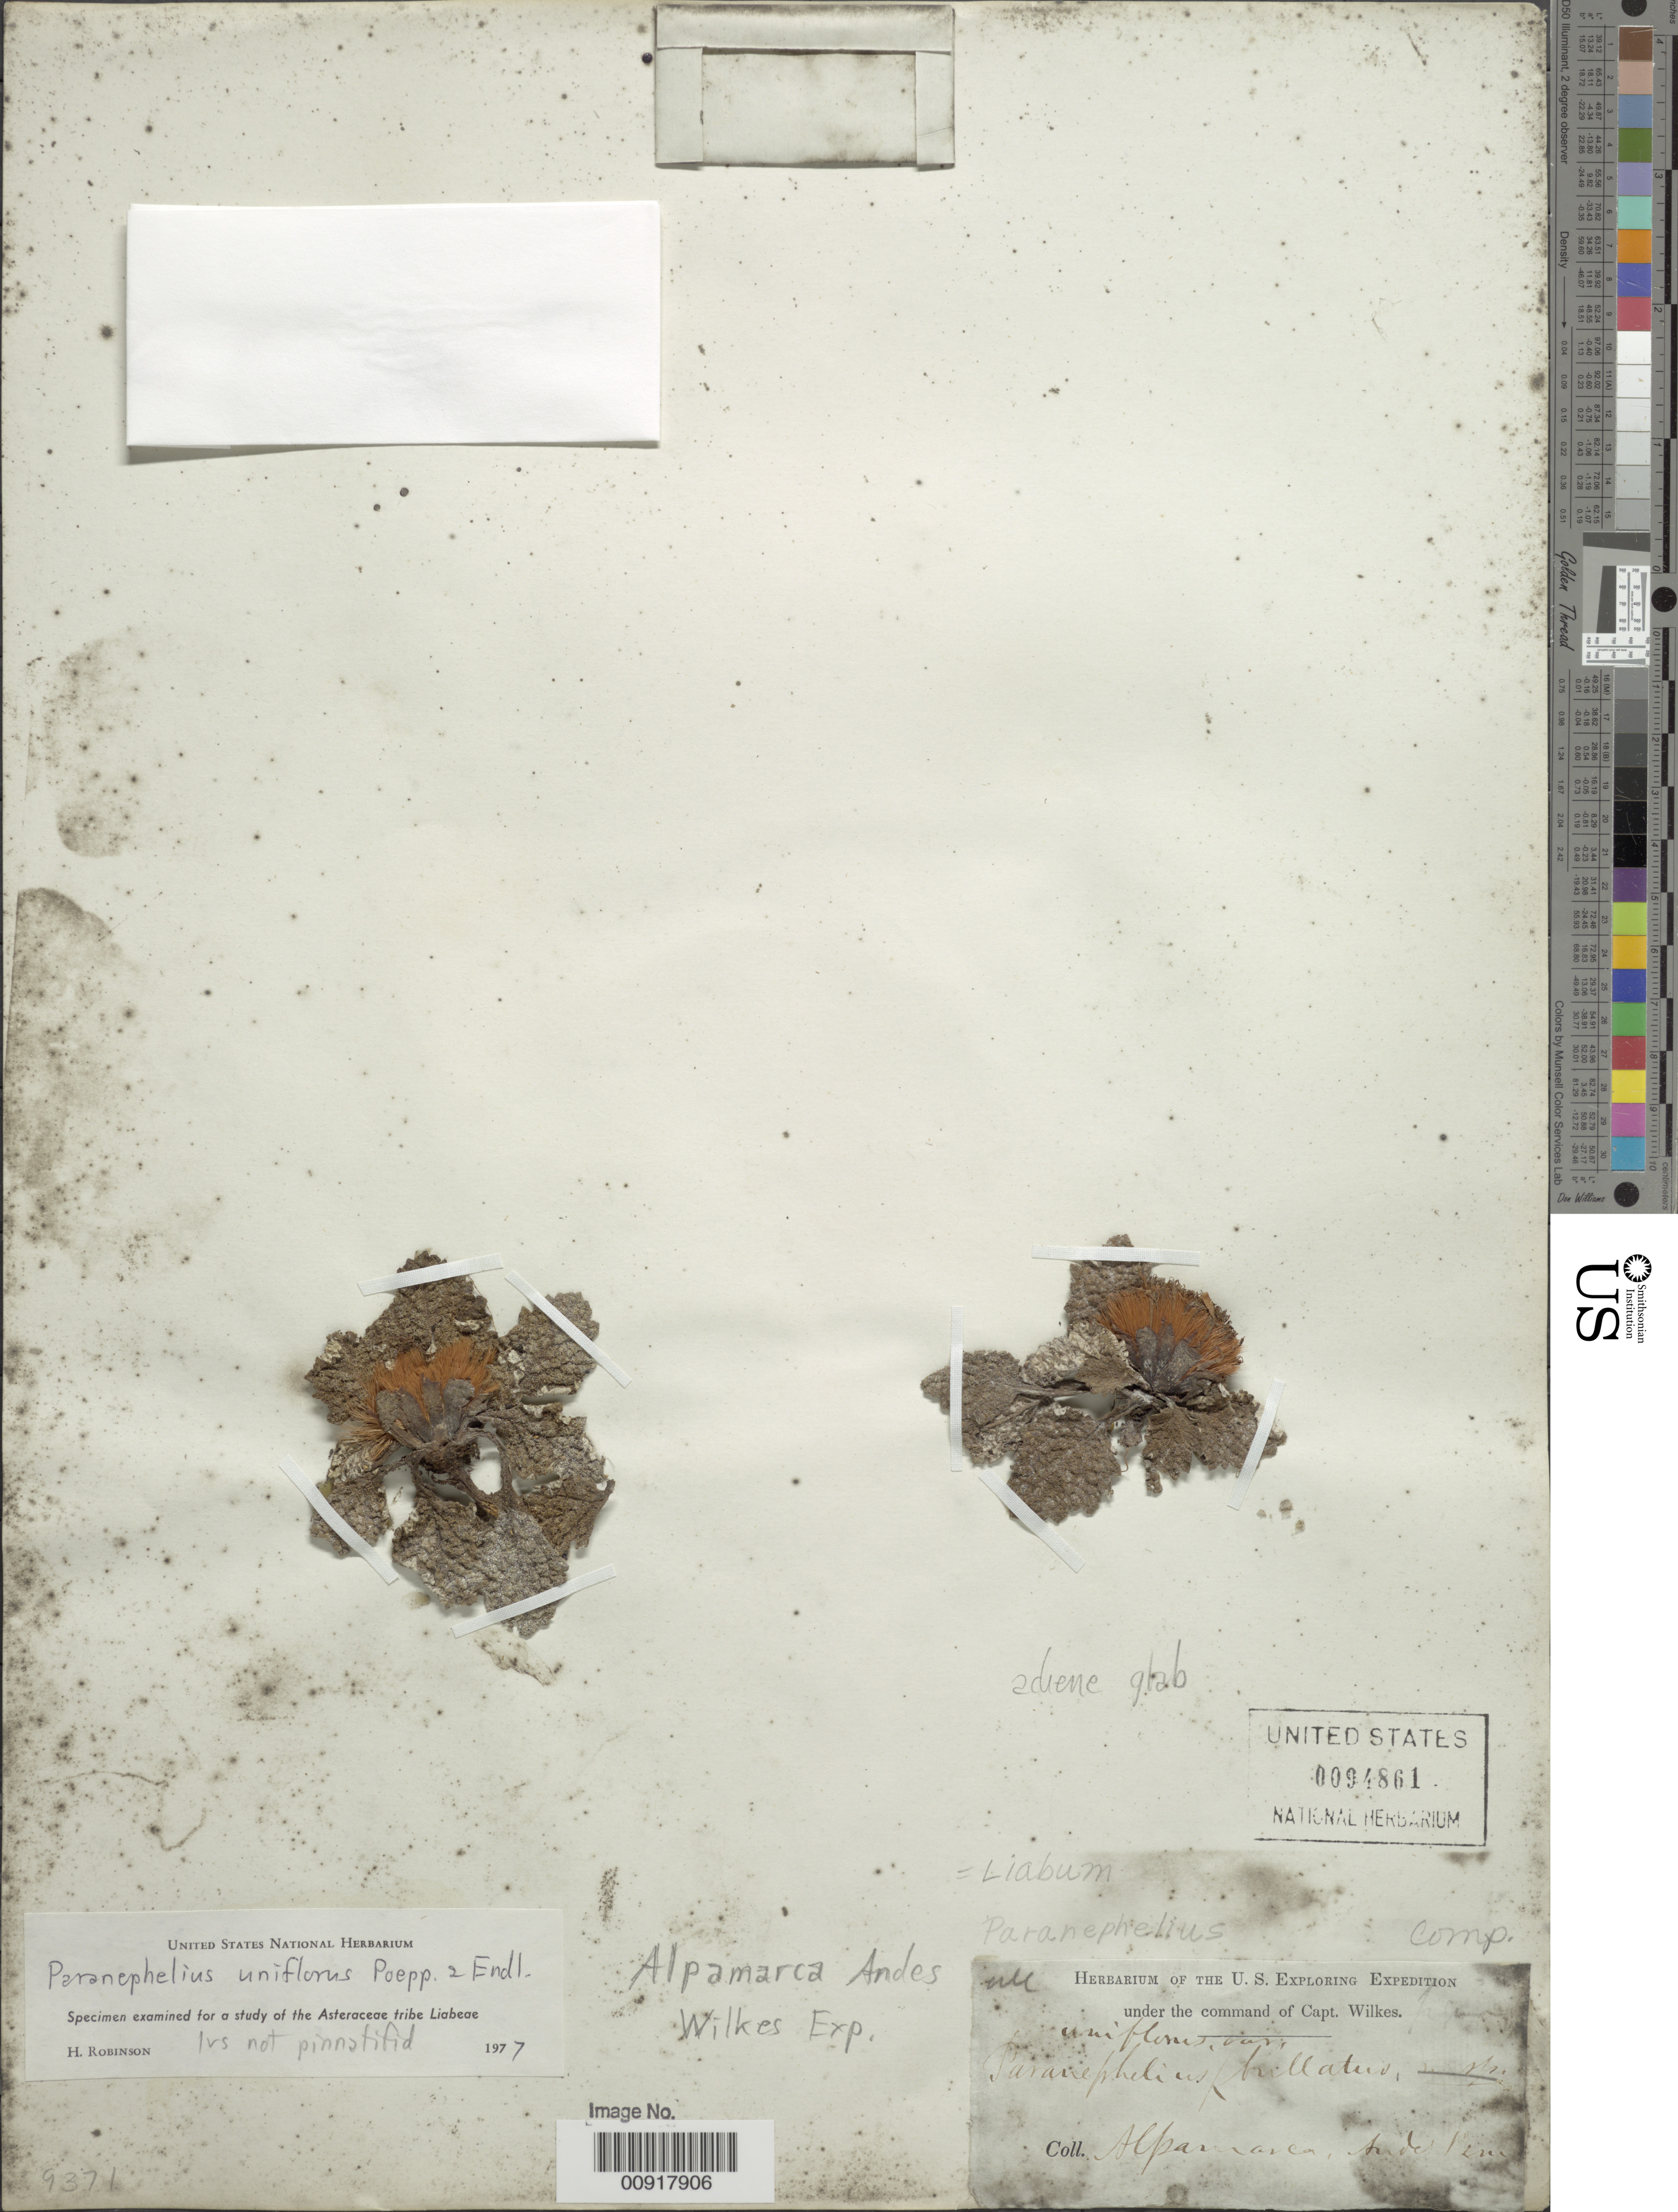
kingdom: Plantae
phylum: Tracheophyta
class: Magnoliopsida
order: Asterales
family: Asteraceae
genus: Paranephelius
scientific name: Paranephelius uniflorus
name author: Poepp. & Endl.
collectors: Wilkes Explor. Exped.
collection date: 1838/1842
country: Peru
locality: Alpamarca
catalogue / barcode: US 94861